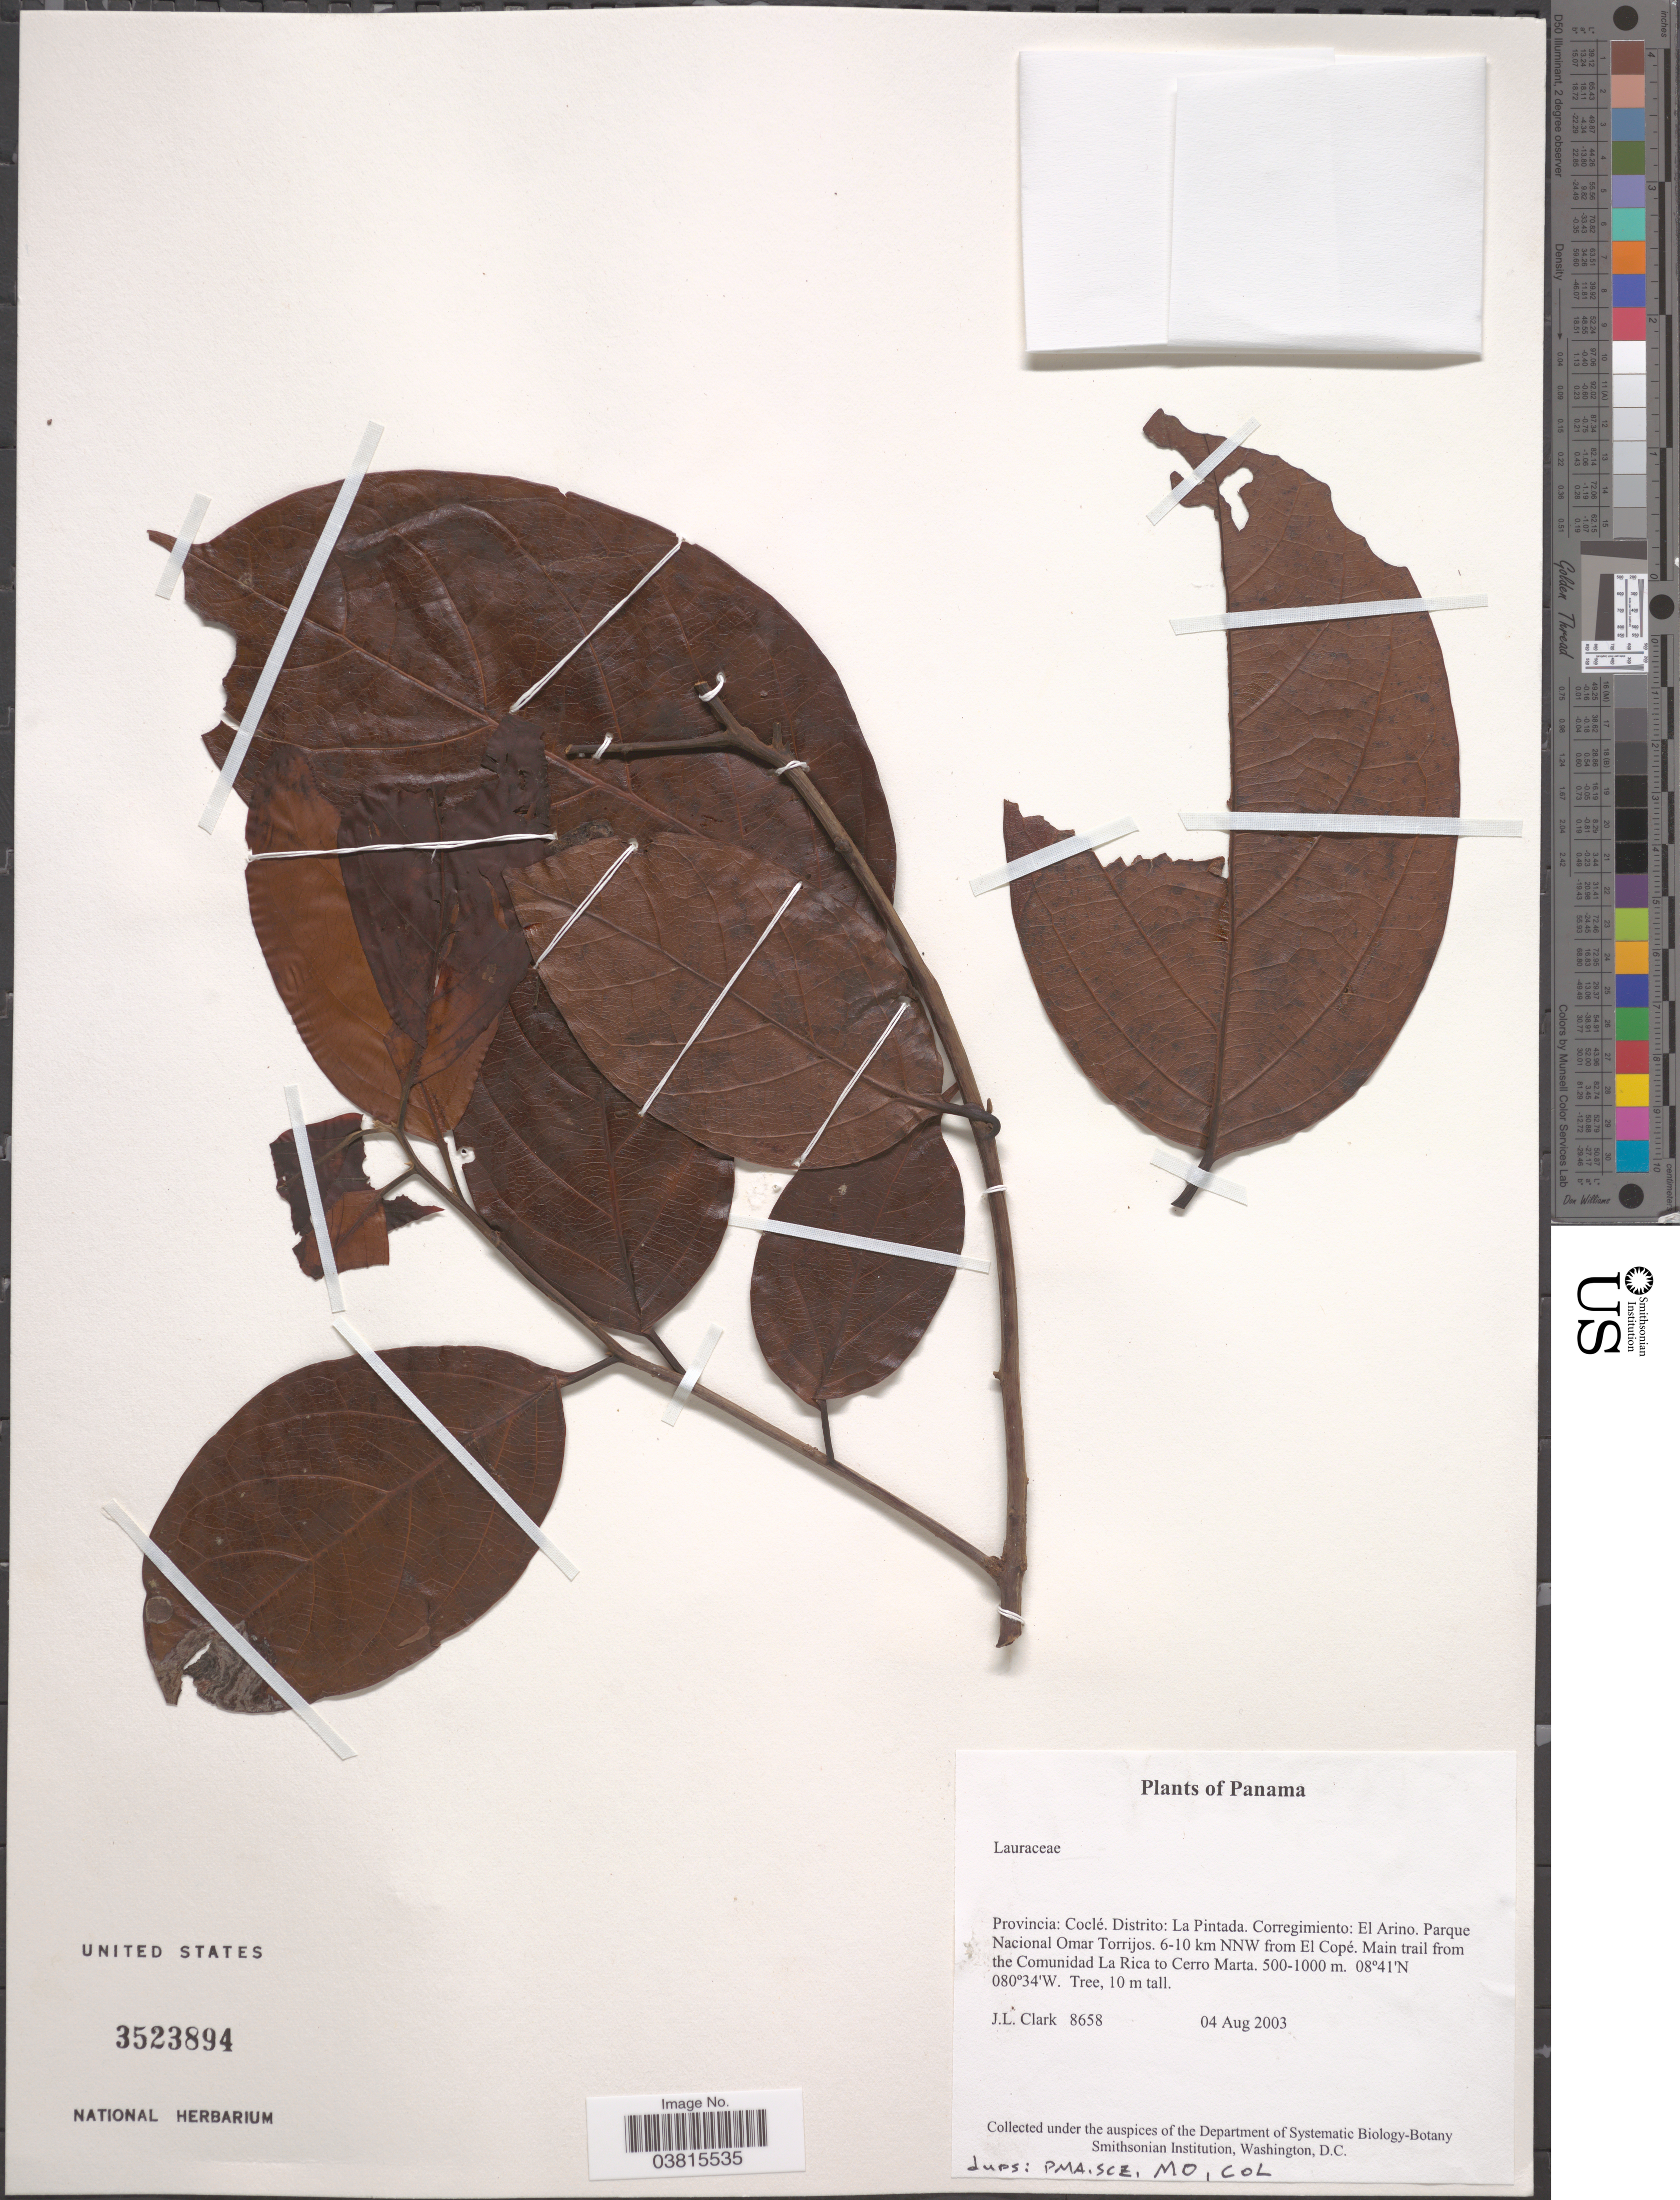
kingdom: Plantae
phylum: Tracheophyta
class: Magnoliopsida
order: Laurales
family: Lauraceae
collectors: J. L. Clark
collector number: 8658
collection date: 2003-08-04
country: Panama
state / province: Cocle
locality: Provincia: Coclé. Distrito: La Pintada. Corregimiento: El Arino. Parque Nacional Omar Torrijos. 6-10 km NNW from El Copé. Main trail from the Comunidad La Rica to Cerro Marta.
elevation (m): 500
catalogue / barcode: US 3523894